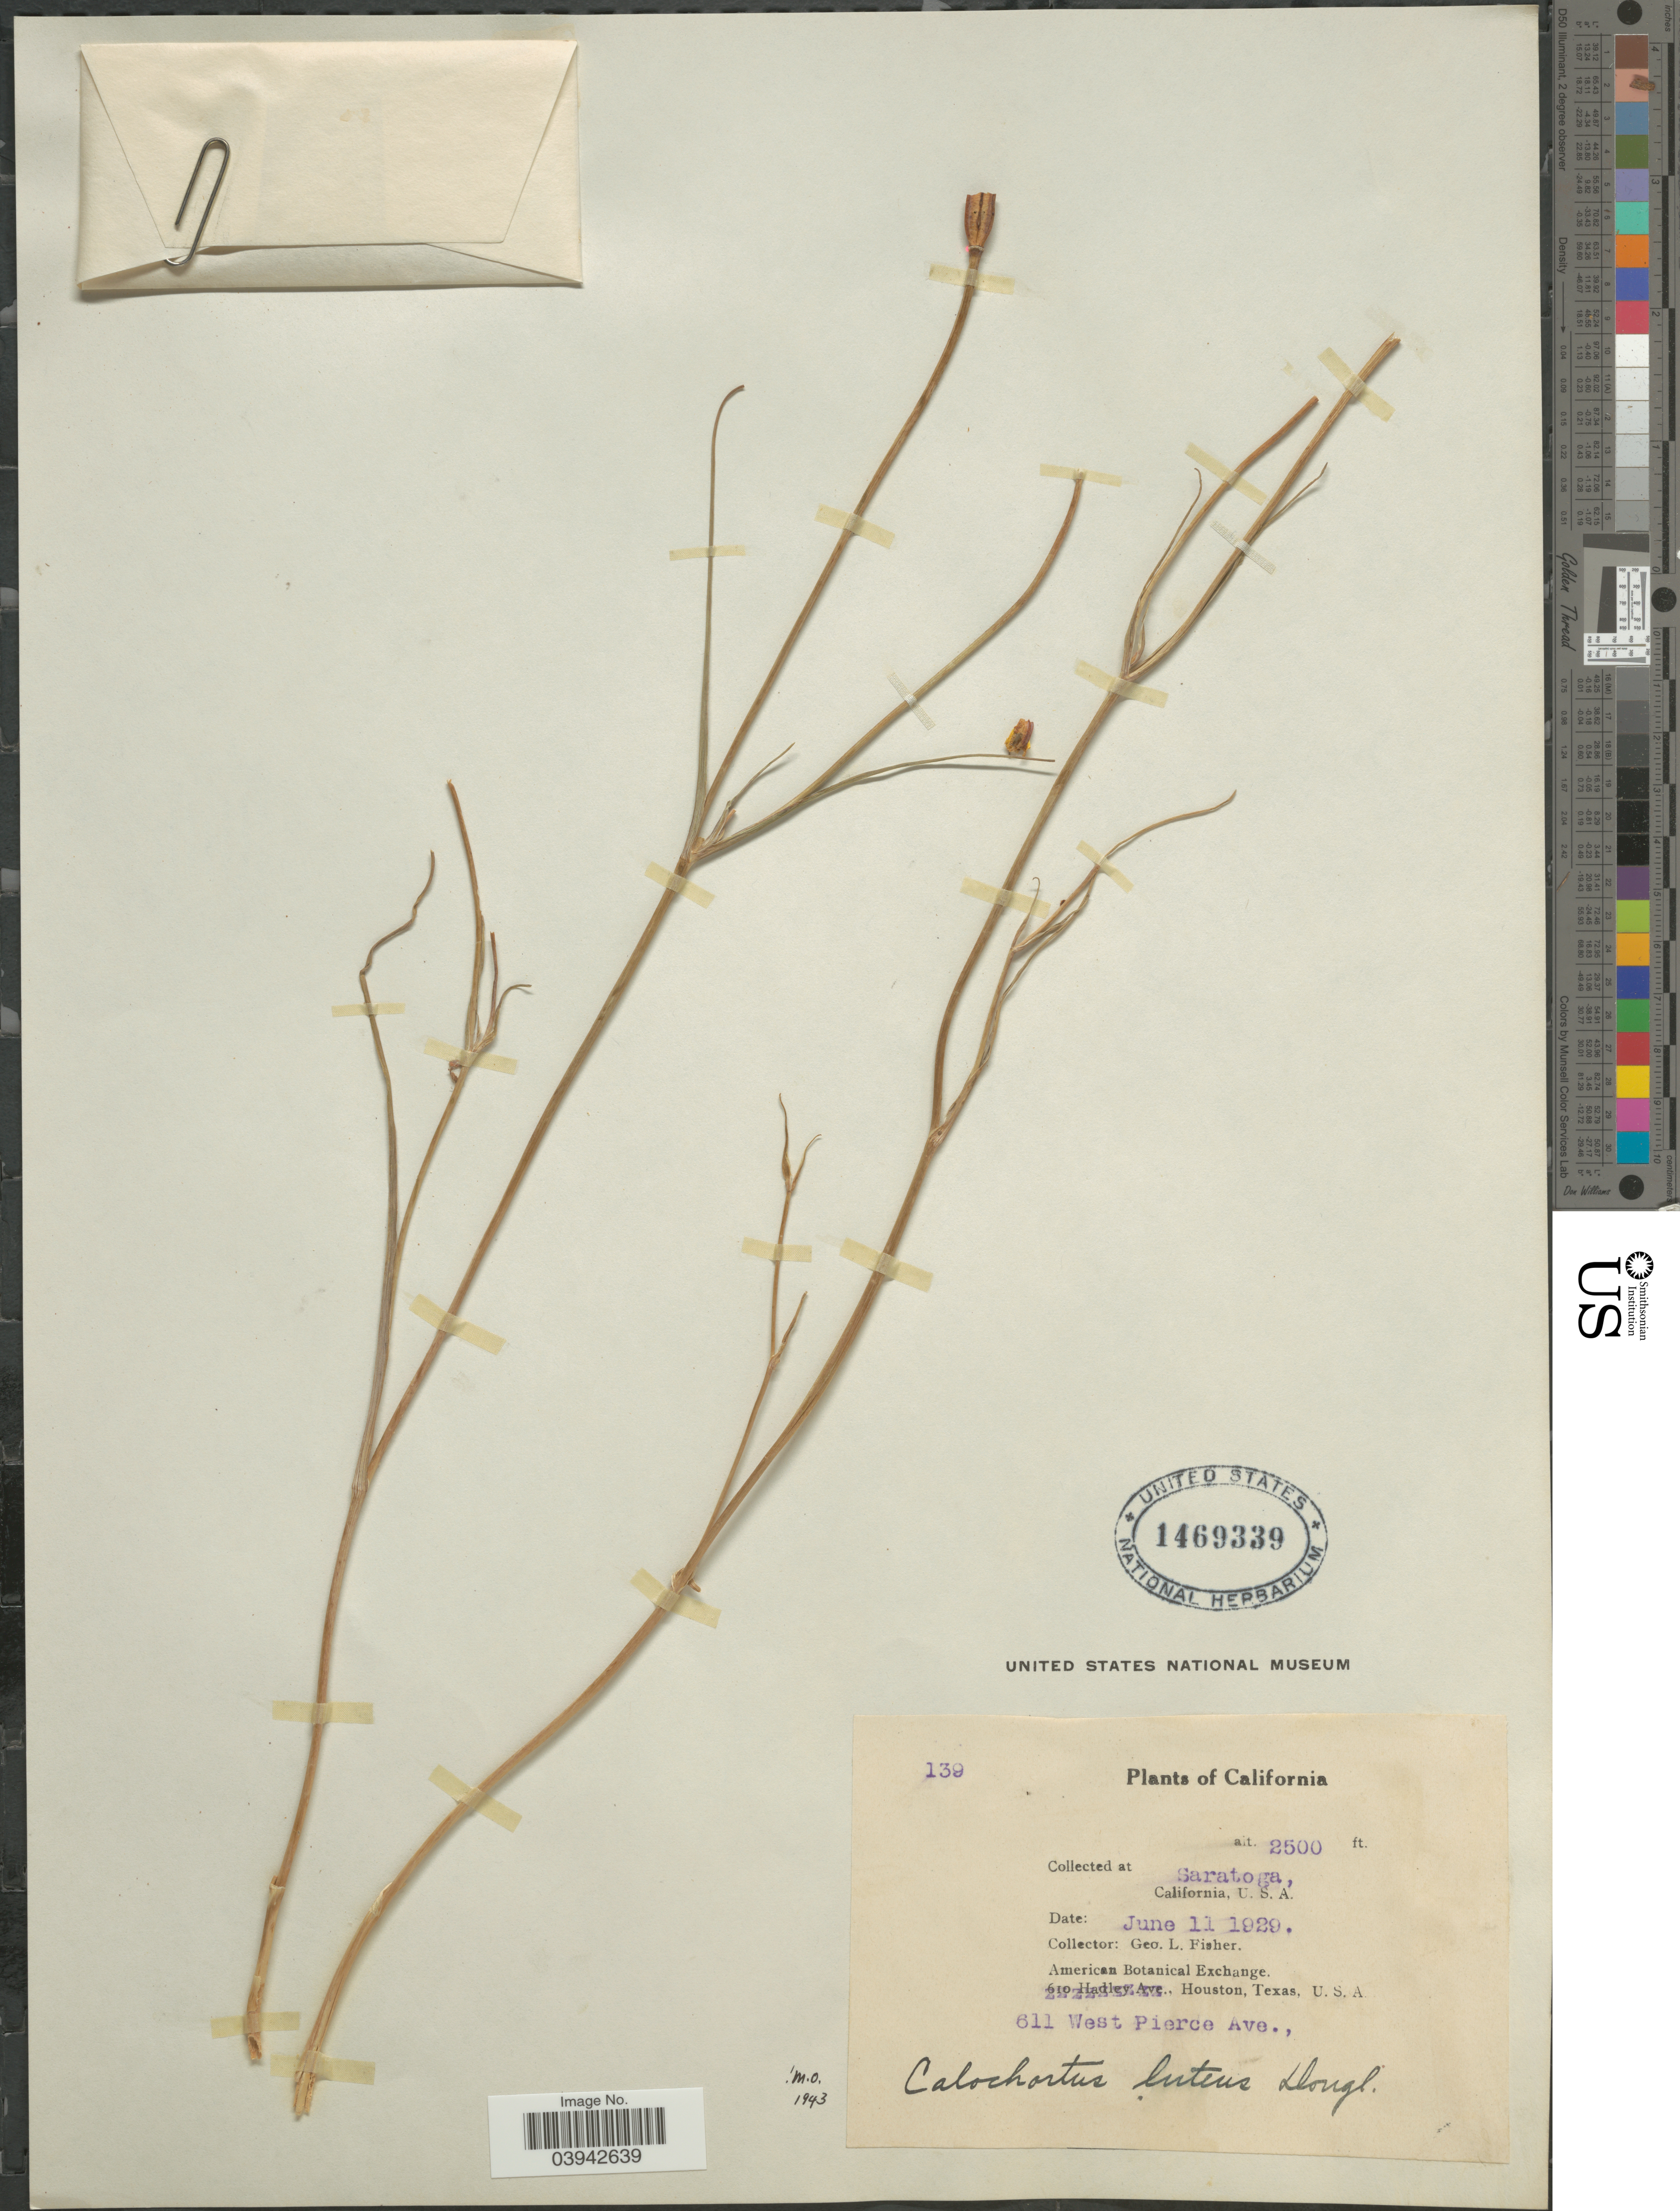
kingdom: Plantae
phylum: Tracheophyta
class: Liliopsida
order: Liliales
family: Liliaceae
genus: Calochortus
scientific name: Calochortus luteus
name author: Douglas ex Lindl.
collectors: G. L. Fisher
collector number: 139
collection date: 1929-06-11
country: United States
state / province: California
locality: Saratoga.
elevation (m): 762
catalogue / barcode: US 1469339